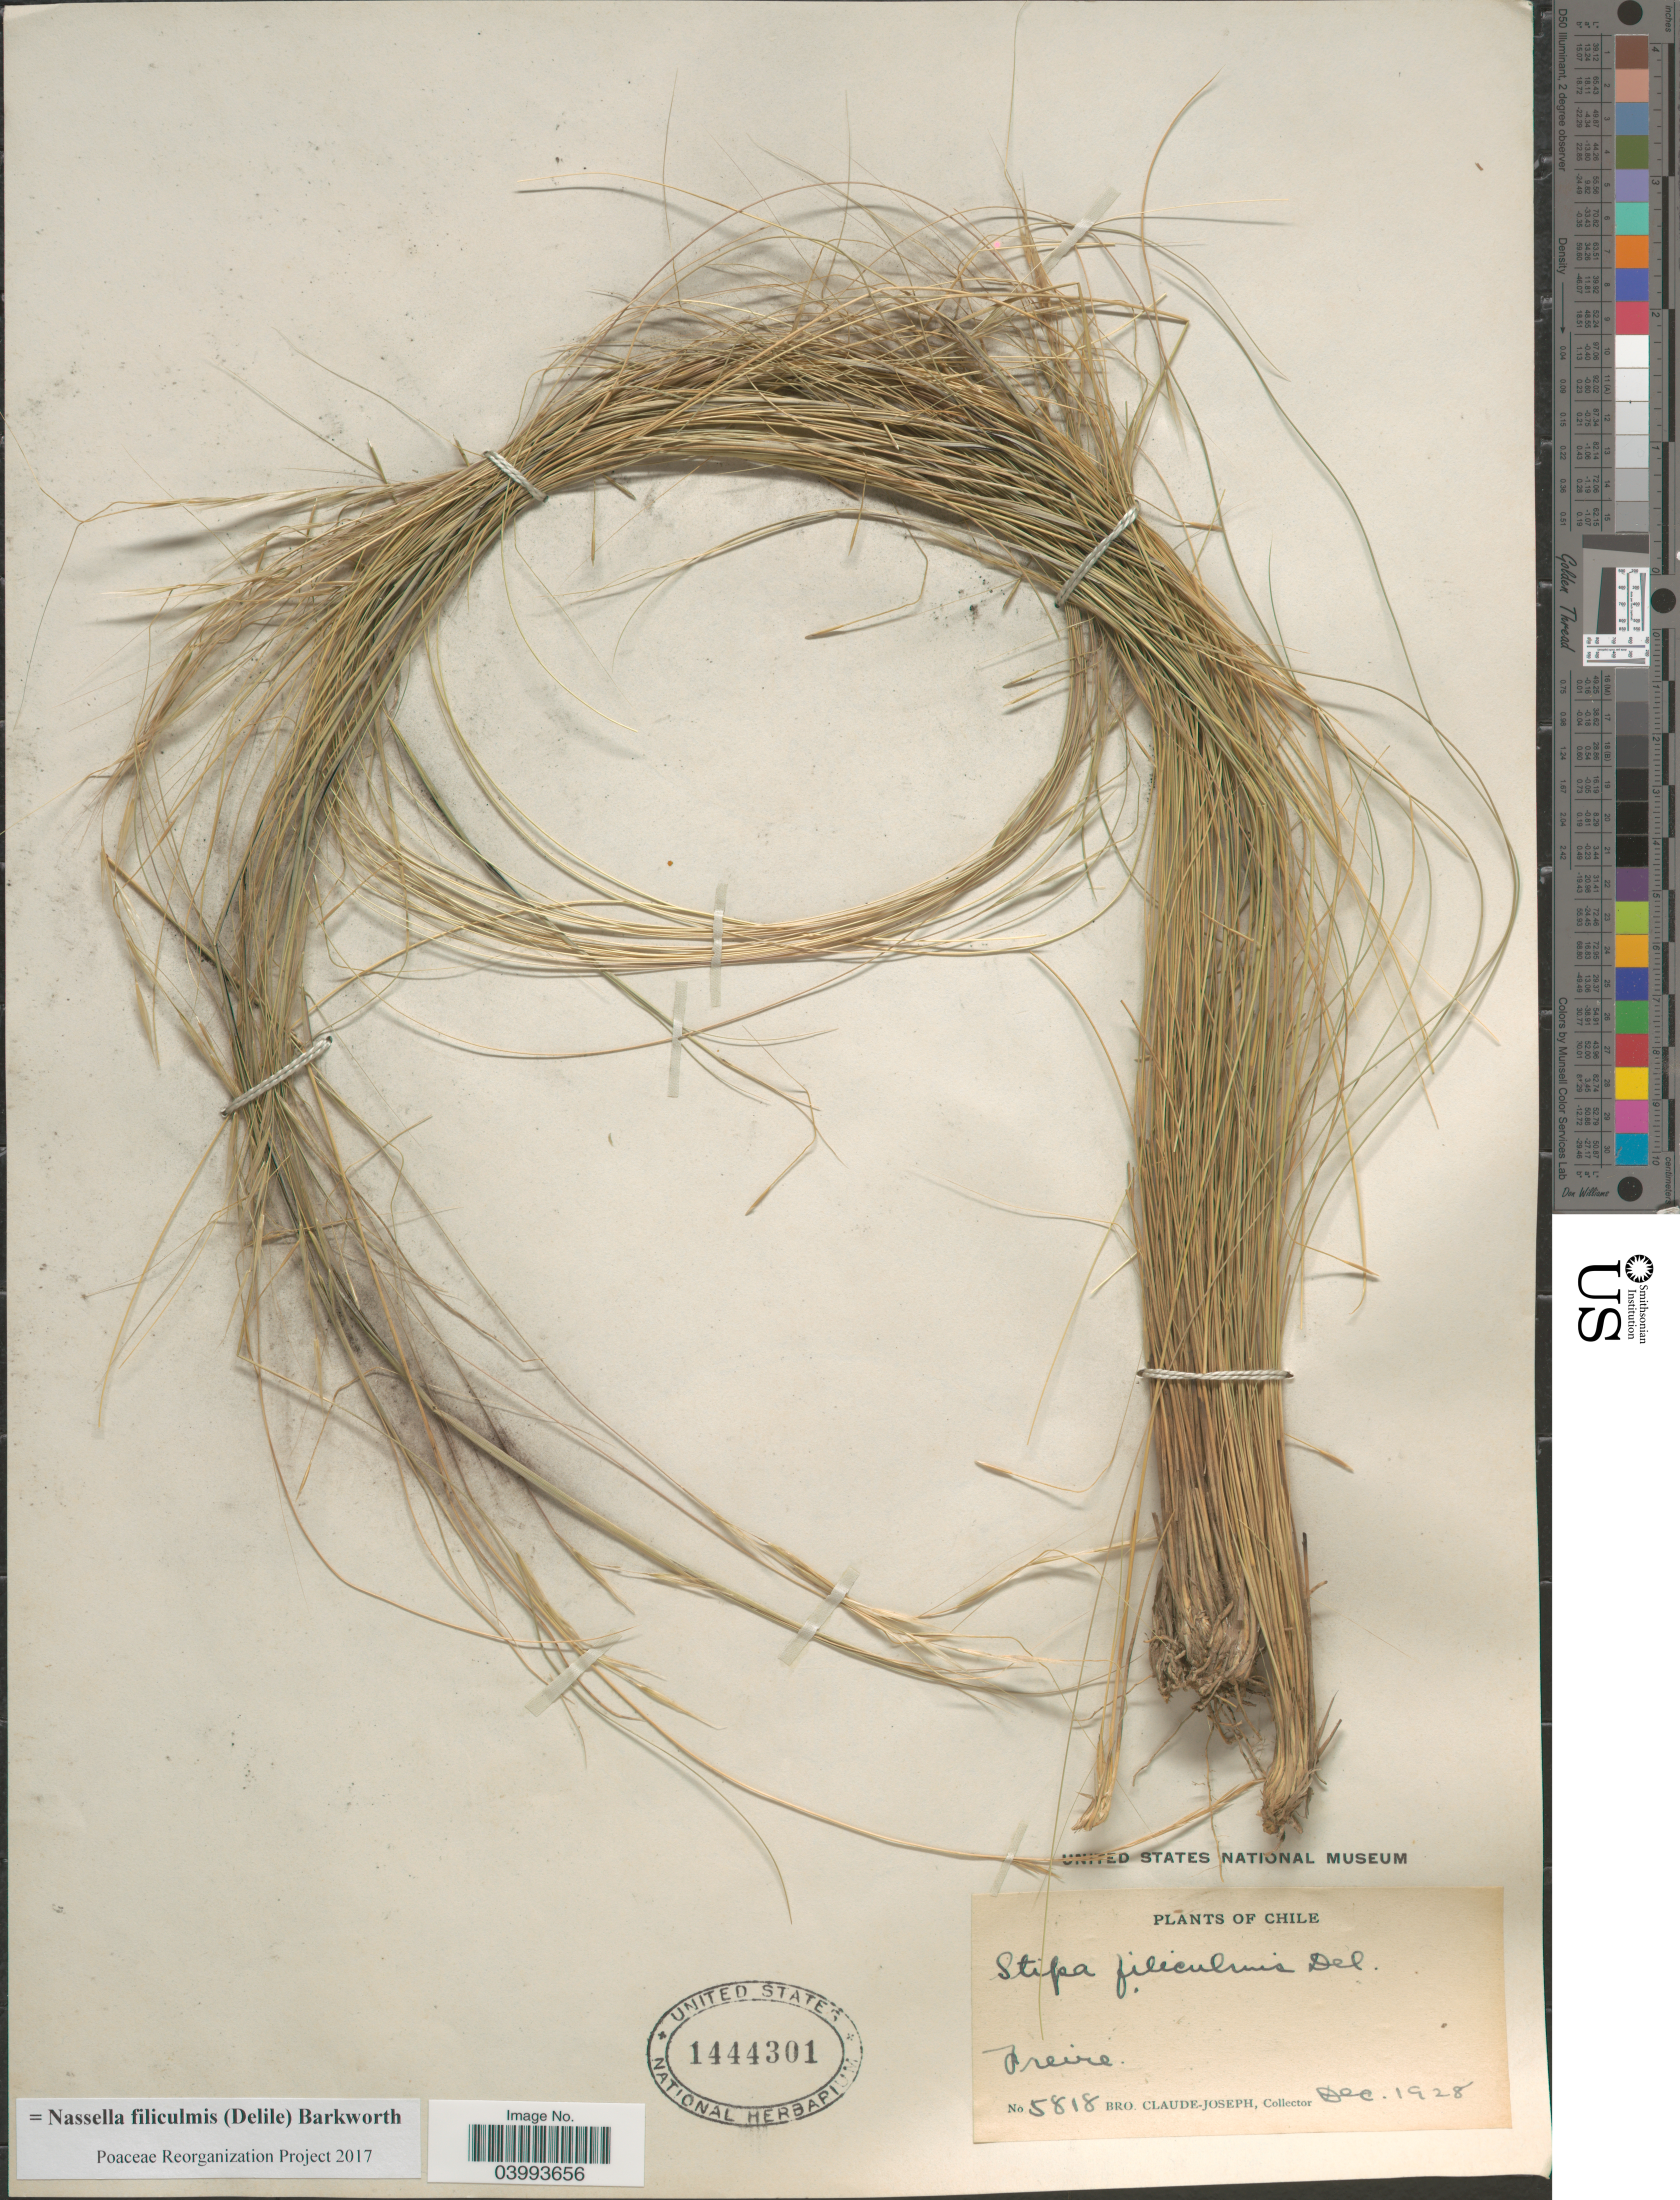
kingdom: Plantae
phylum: Tracheophyta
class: Liliopsida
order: Poales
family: Poaceae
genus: Nassella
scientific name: Nassella filiculmis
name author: (Delile) Barkworth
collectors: Bro. Claude-Joseph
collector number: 5818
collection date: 1928-12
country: Chile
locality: Freire.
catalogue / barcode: US 1444301